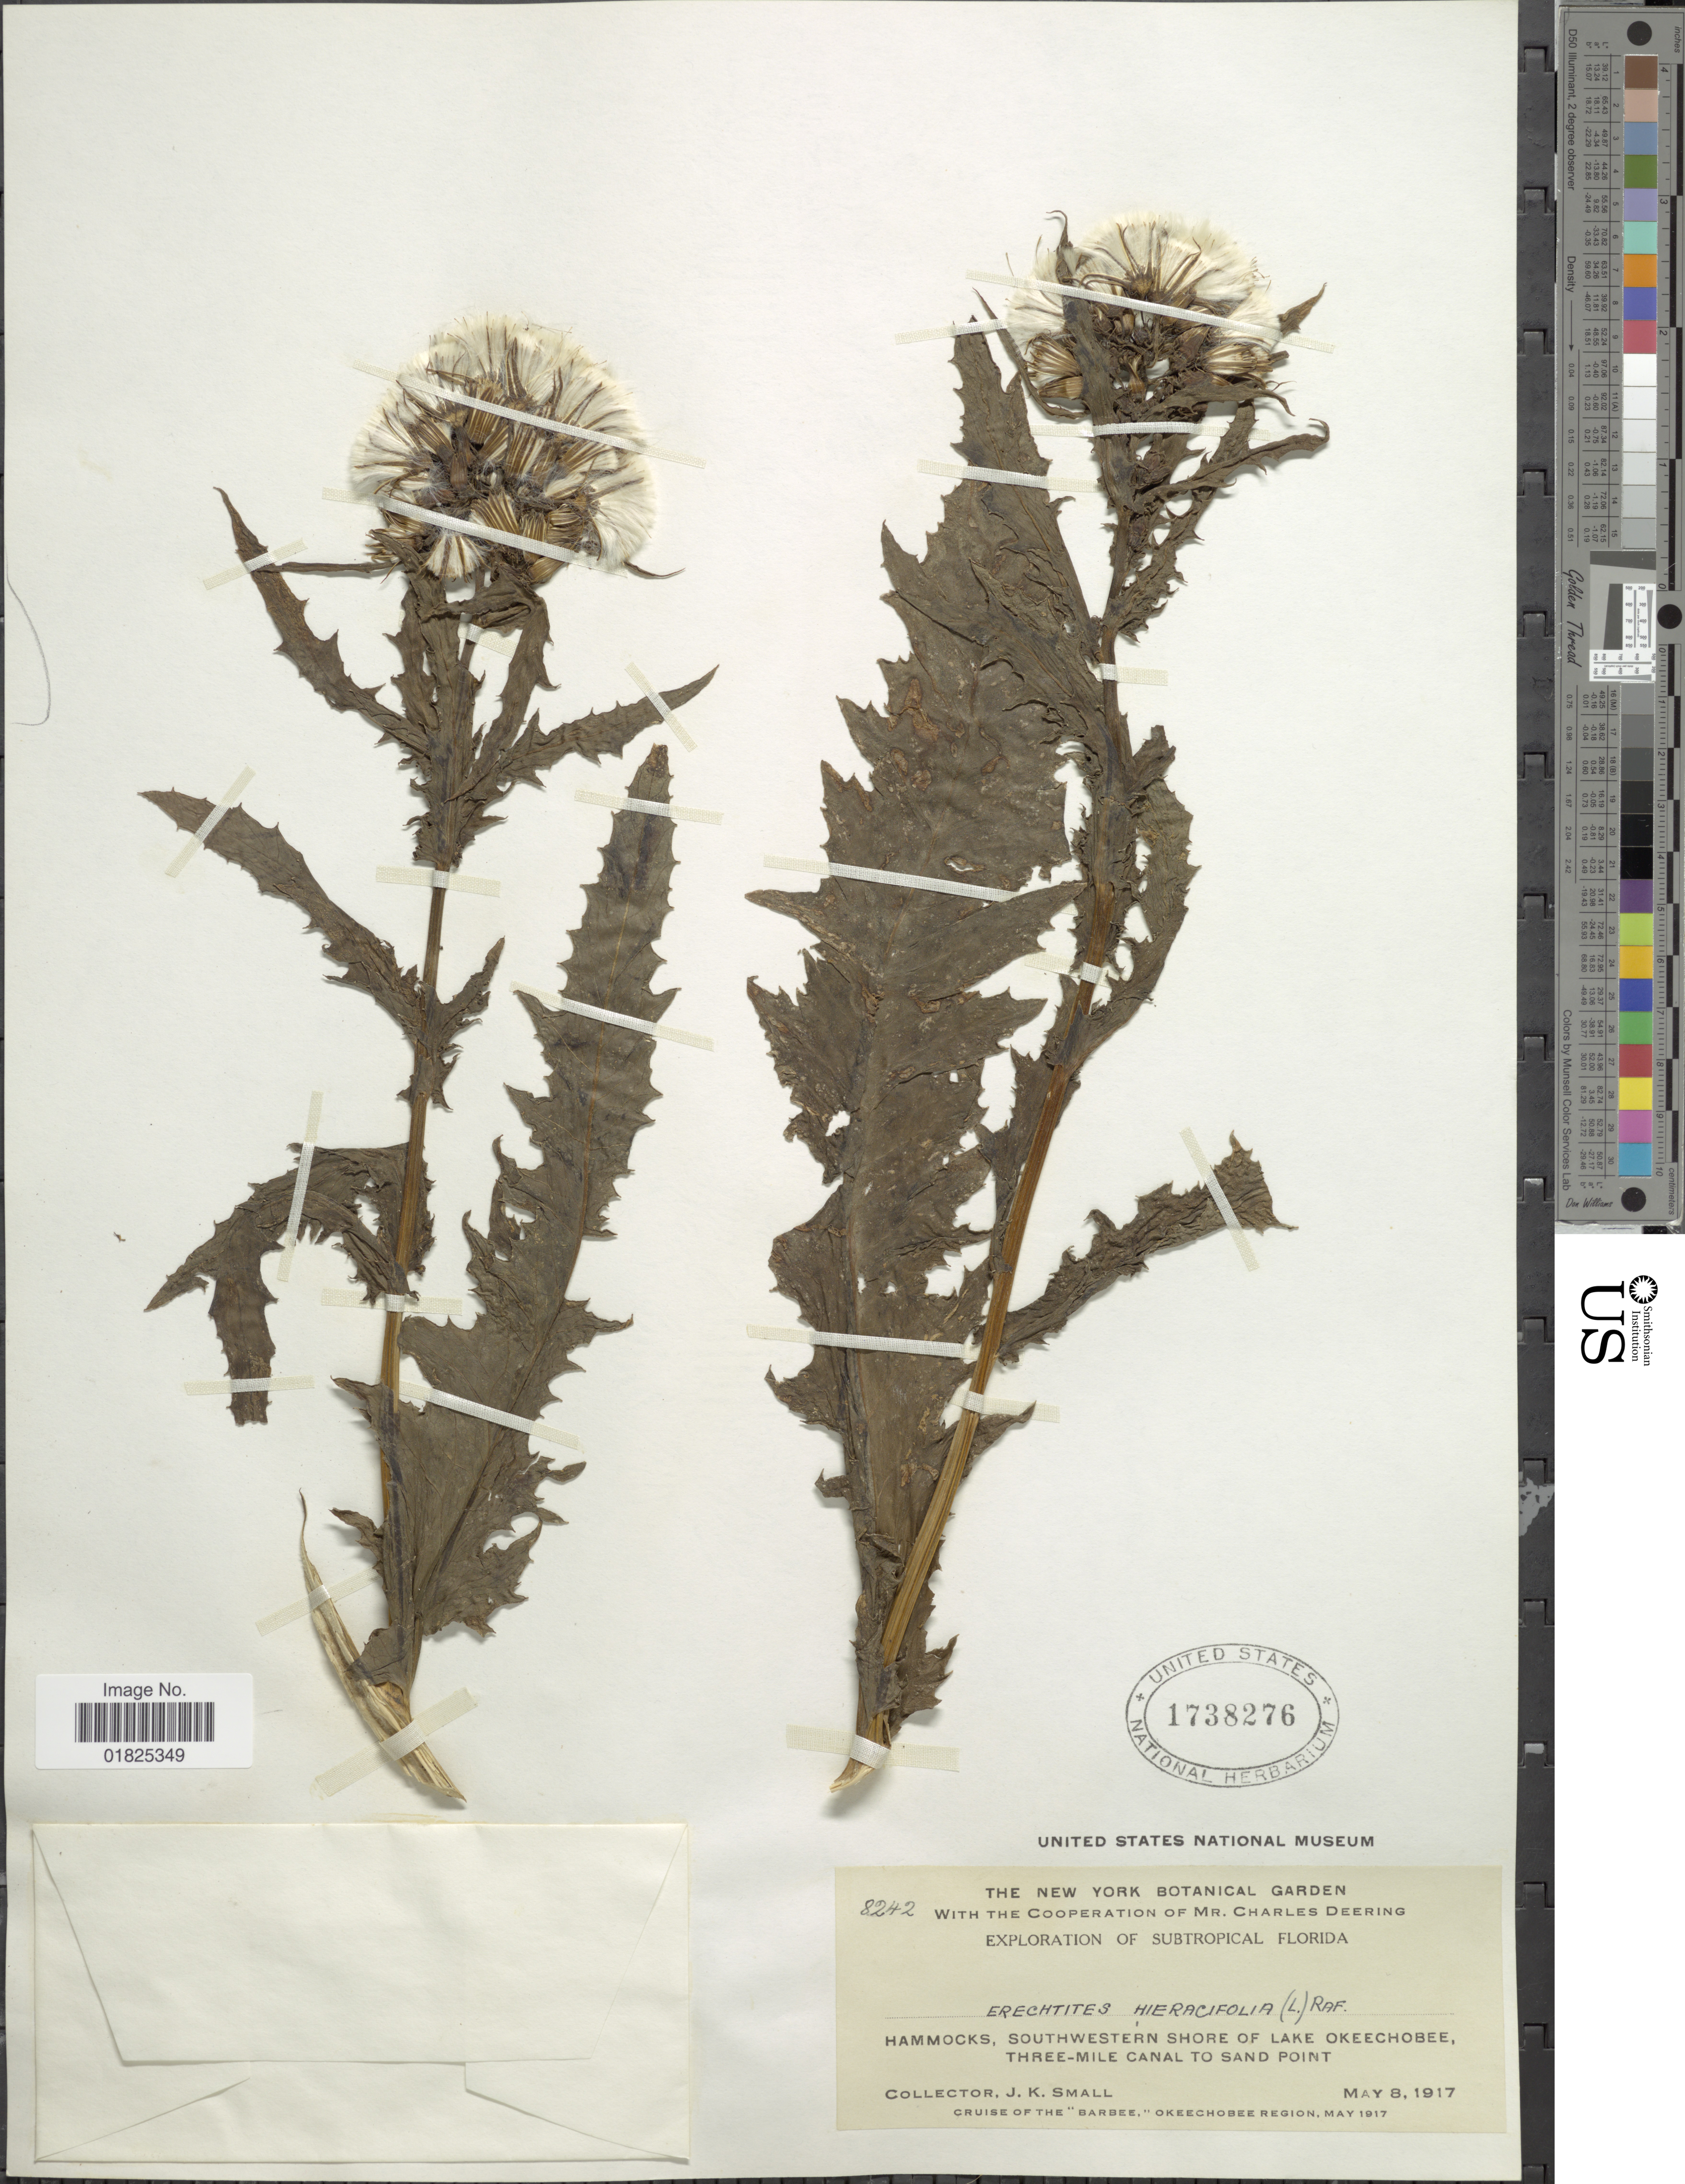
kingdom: Plantae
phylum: Tracheophyta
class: Magnoliopsida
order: Asterales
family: Asteraceae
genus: Erechtites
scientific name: Erechtites hieraciifolius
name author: (L.) Raf. ex DC.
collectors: J. K. Small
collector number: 8242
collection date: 1917-05-08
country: United States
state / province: Florida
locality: Hammocks, sputhwstern shore of Lake Okeechobee, Three-mile Canal to San Point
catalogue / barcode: US 1738276